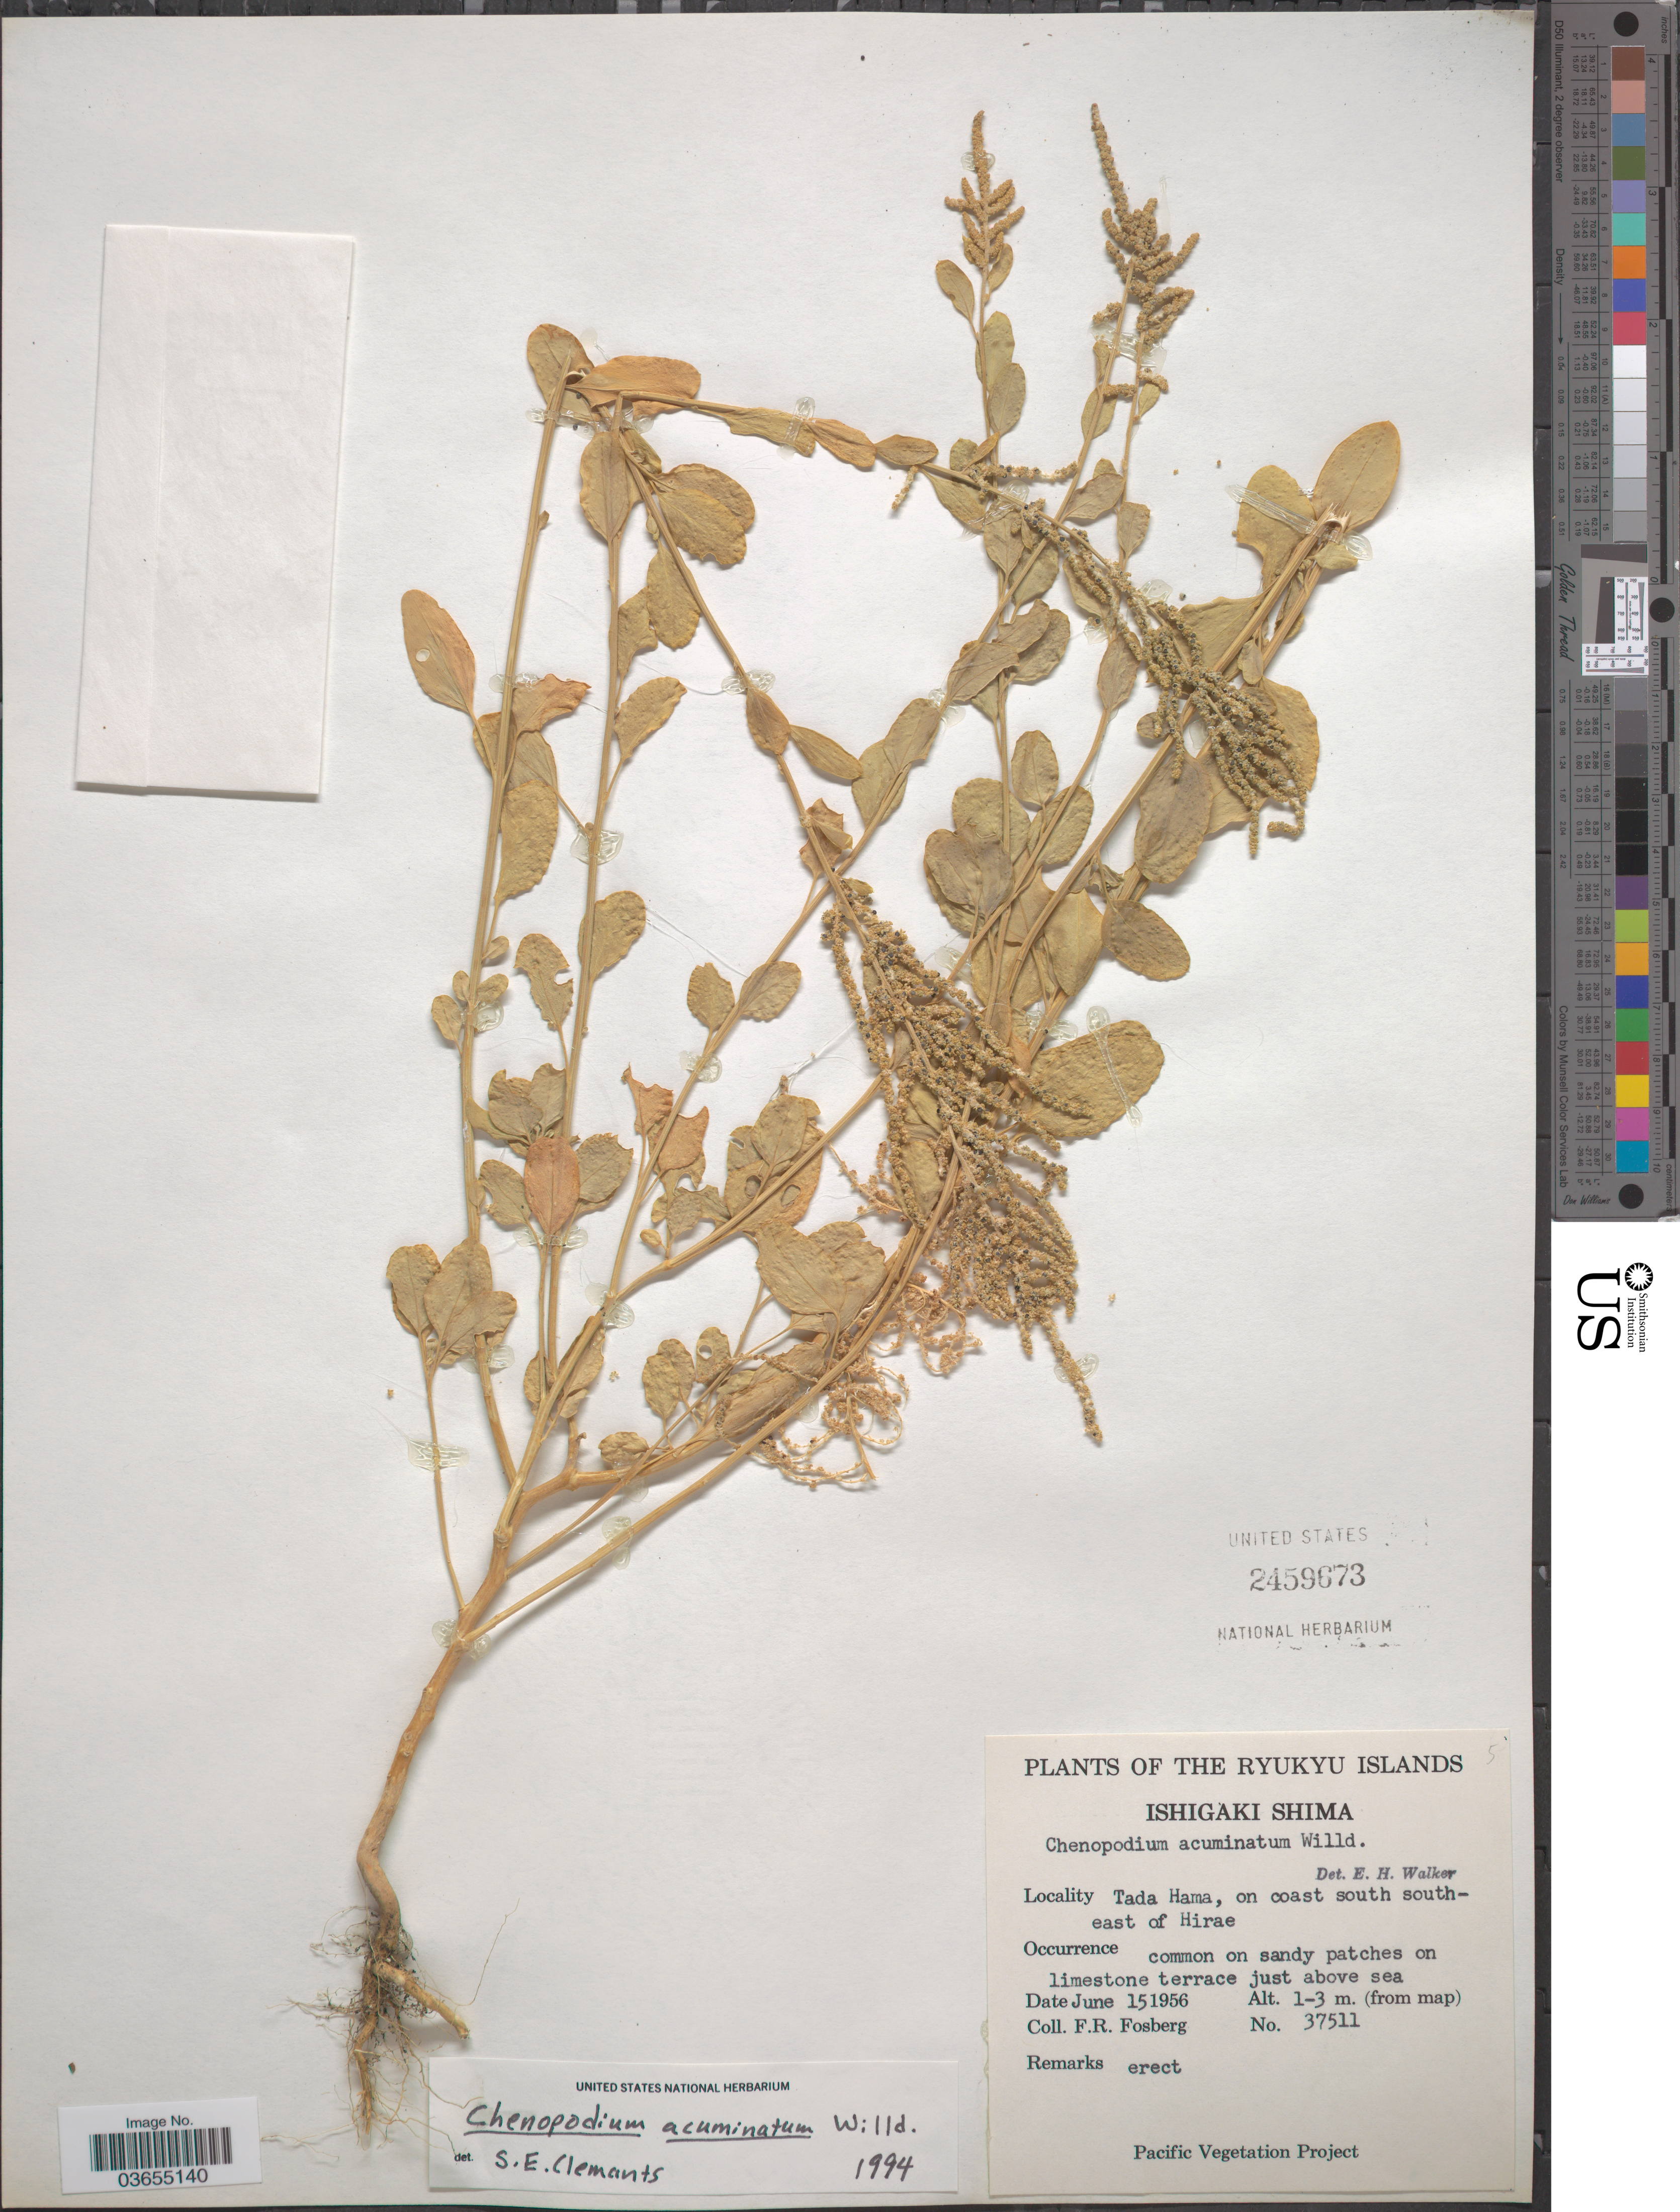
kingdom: Plantae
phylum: Tracheophyta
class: Magnoliopsida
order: Caryophyllales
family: Amaranthaceae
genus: Chenopodium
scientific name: Chenopodium acuminatum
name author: Willd.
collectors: F. R. Fosberg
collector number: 37511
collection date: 1956-06-15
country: Japan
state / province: Okinawa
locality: The Ryukyu Islands. Ishigaki Shima. Tada Hama, on coast south southeast of Hirae.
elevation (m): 1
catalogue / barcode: US 2459673